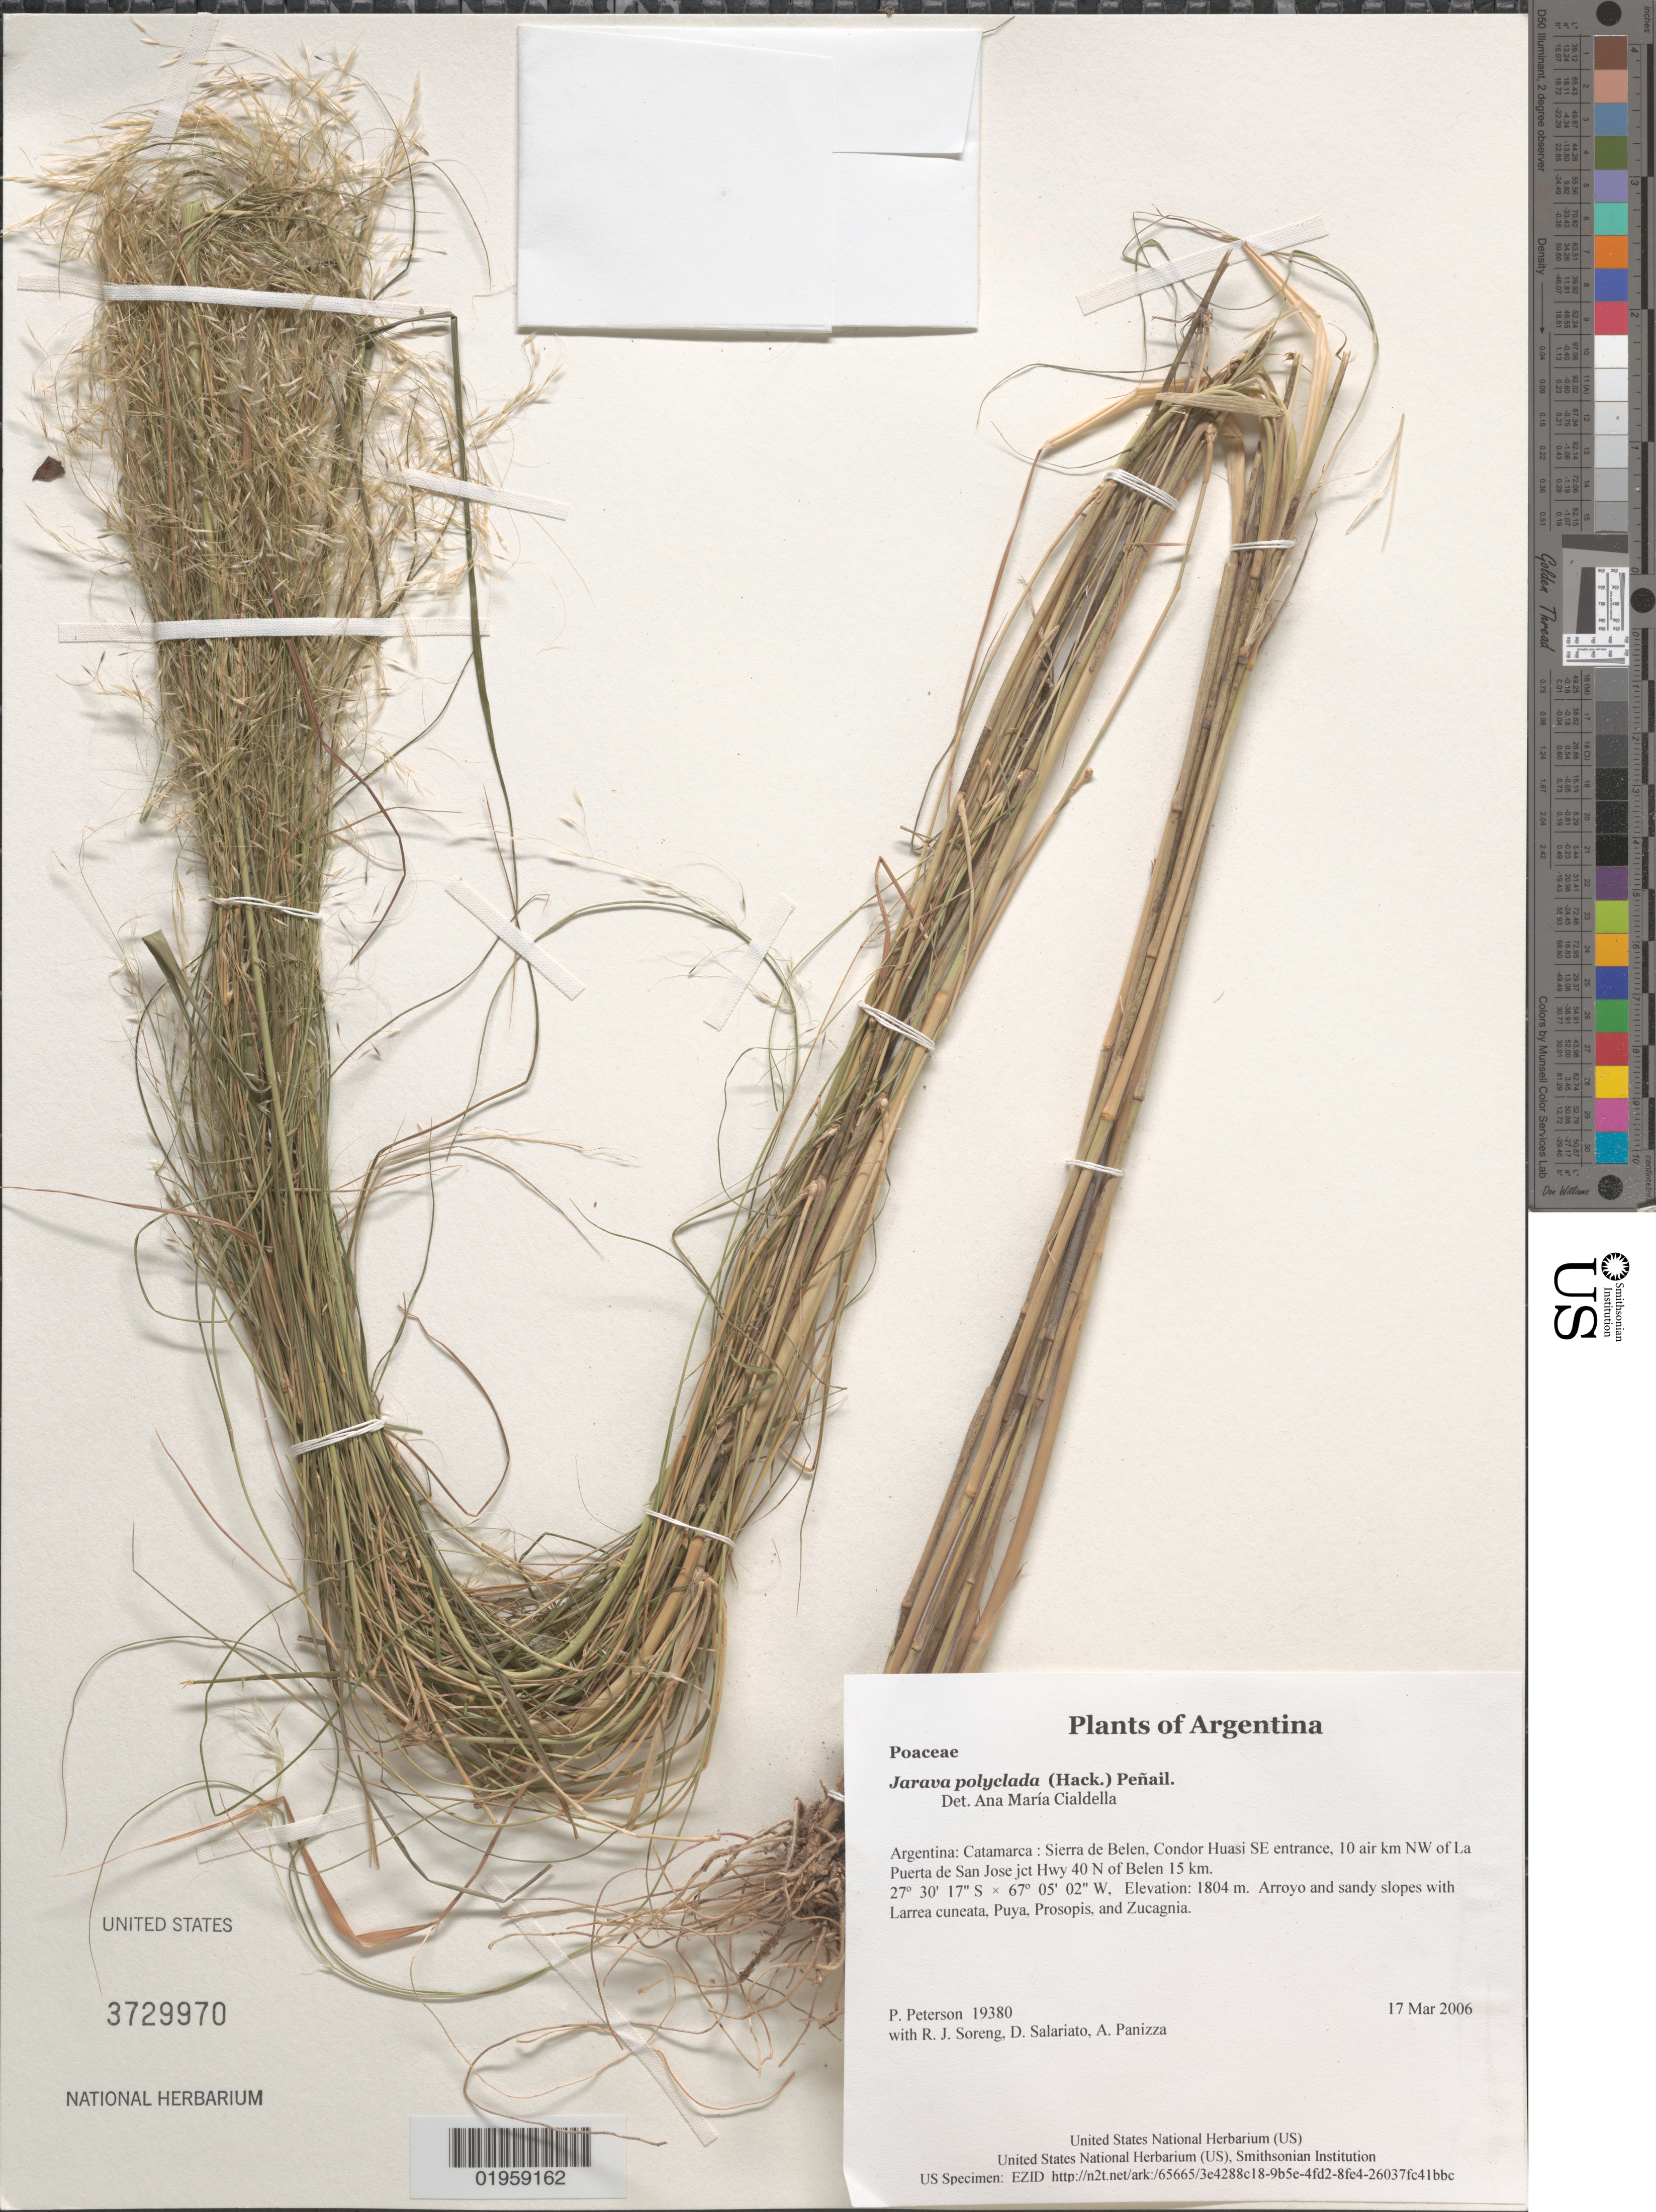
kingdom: Plantae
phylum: Tracheophyta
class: Liliopsida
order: Poales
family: Poaceae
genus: Jarava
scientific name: Jarava polyclada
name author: (Hack.) Peñail.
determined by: Cialdella, A. M.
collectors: P. M. Peterson, R. J. Soreng, D. Salariato & A. Panizza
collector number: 19380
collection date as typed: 17 Mar 2006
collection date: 2006-03-17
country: Argentina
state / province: Catamarca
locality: Sierra de Belen, Condor Huasi SE entrance, 10 air km NW of La Puerta de San Jose jct Hwy 40 N of Belen 15 km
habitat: Arroyo and sandy slopes with Larrea cuneata, Puya, Prosopis, and Zucagnia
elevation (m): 1804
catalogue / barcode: US 3729970